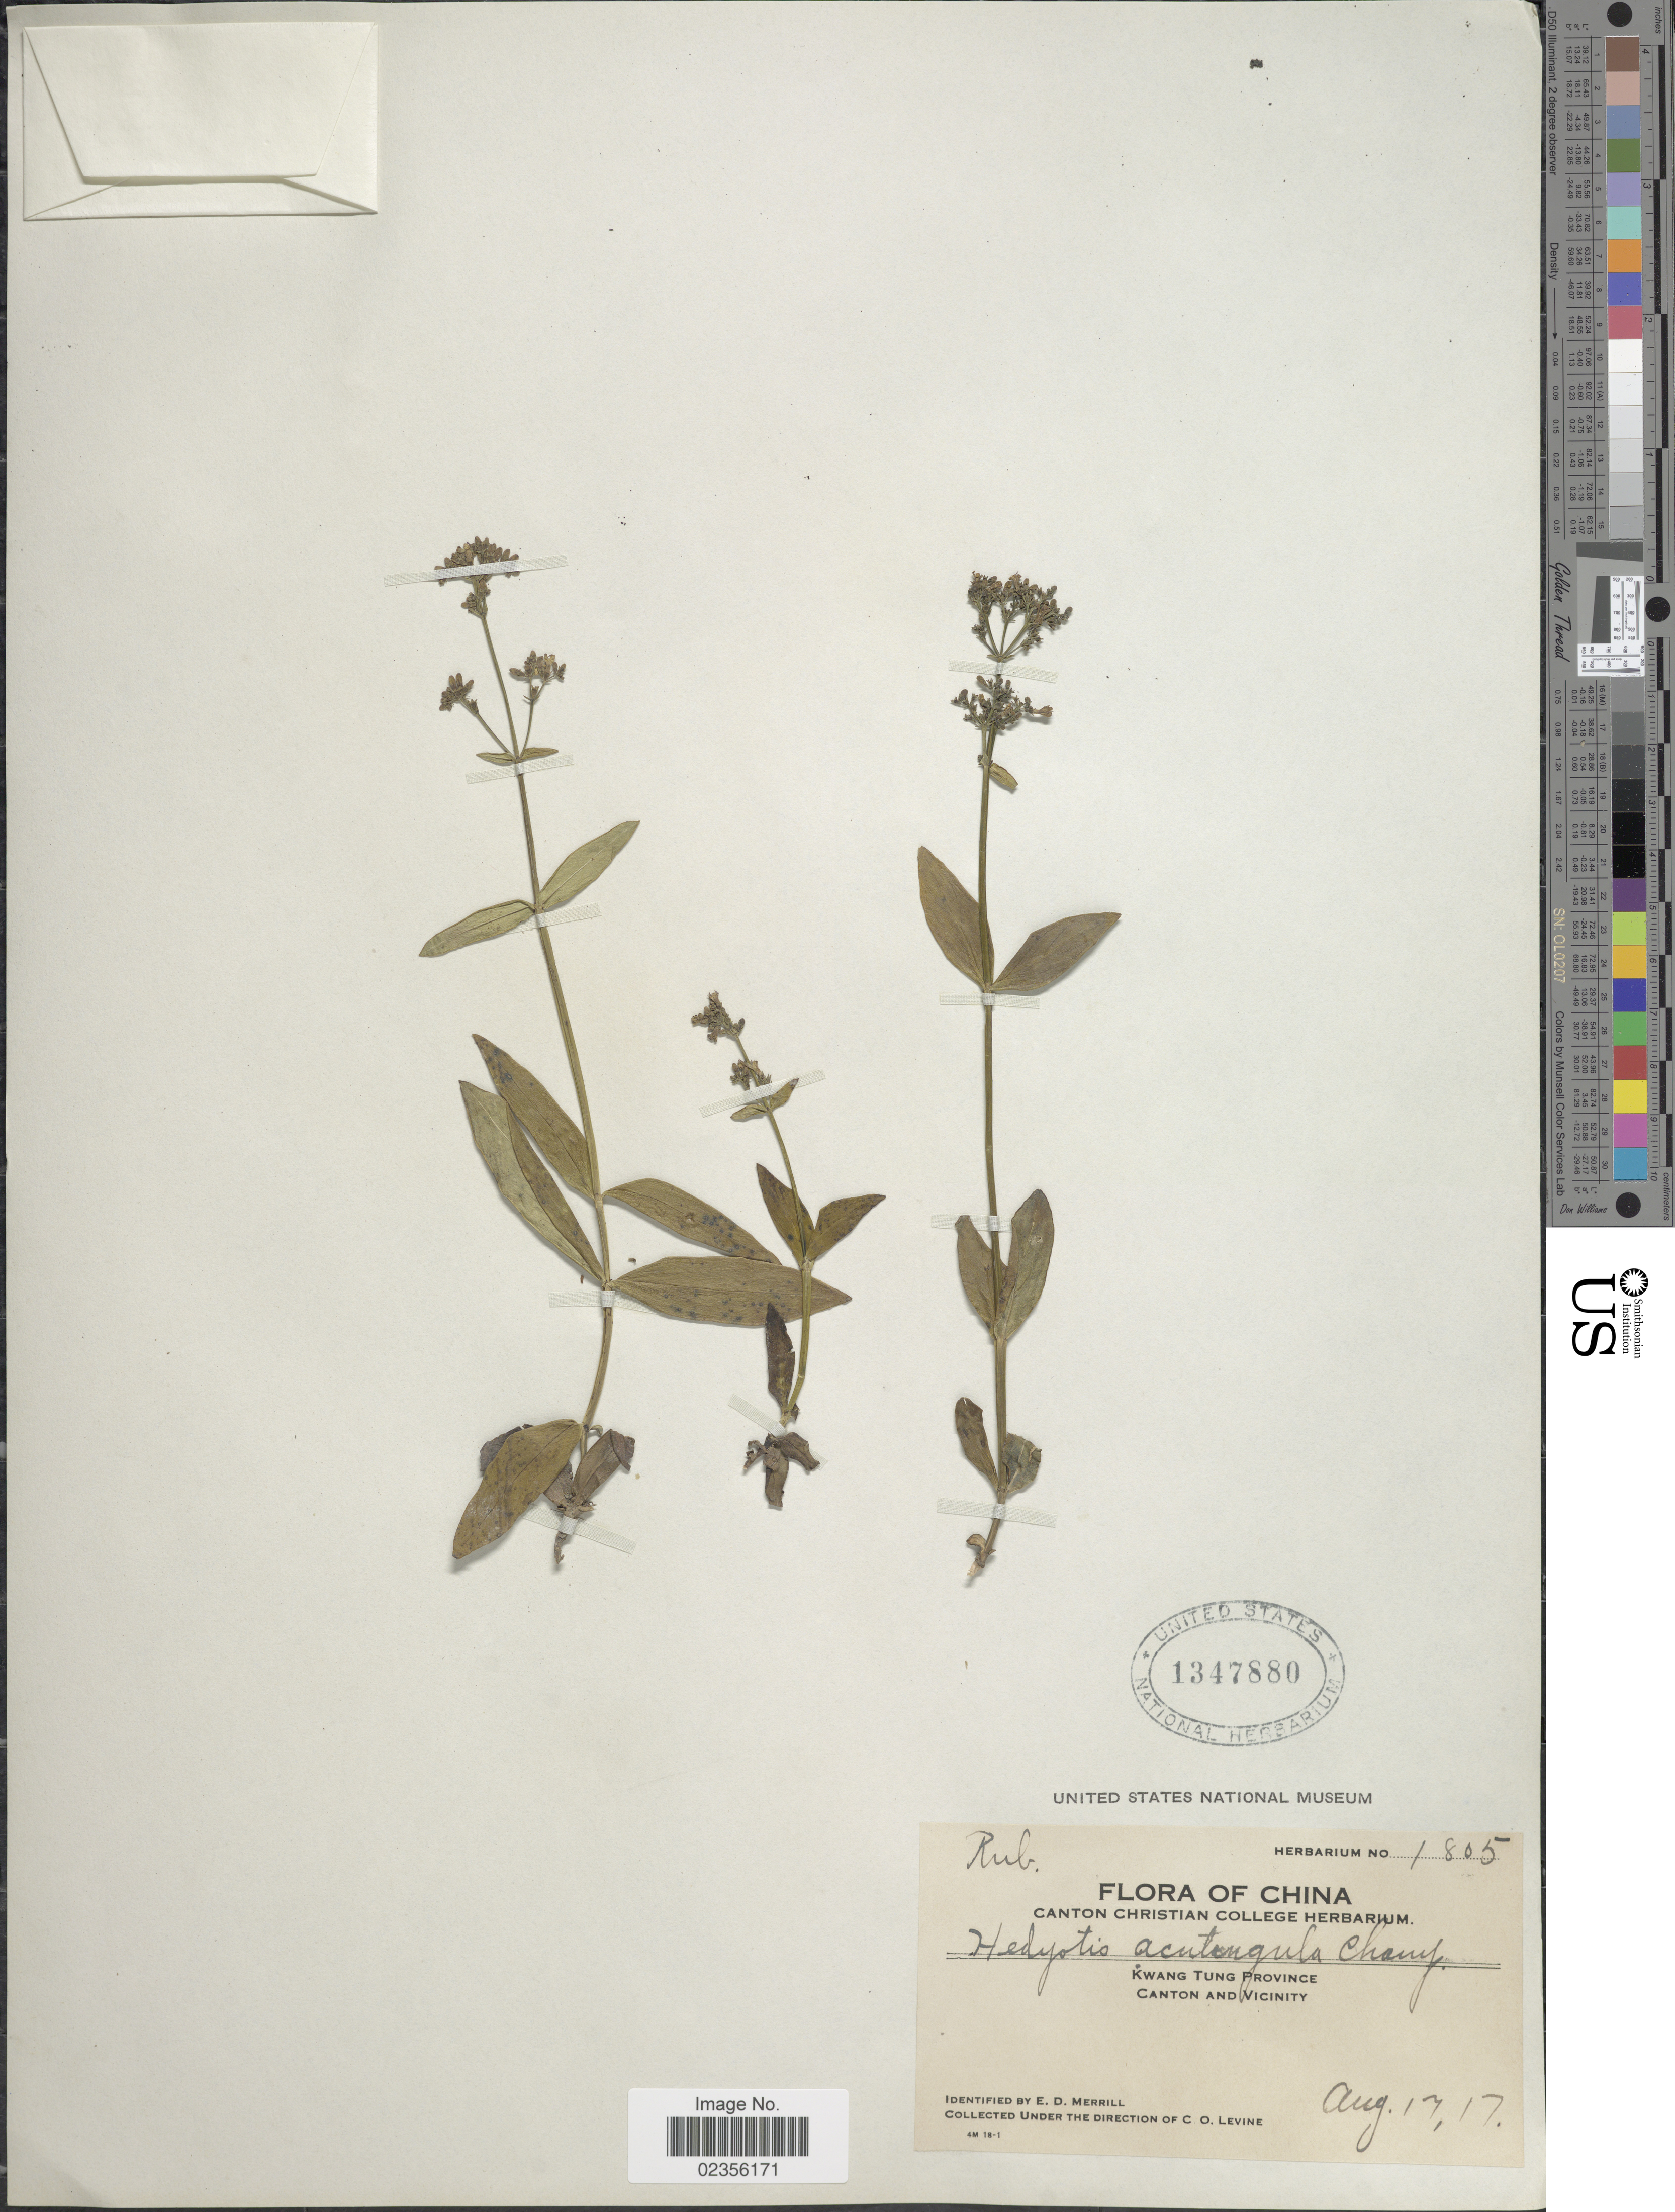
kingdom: Plantae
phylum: Tracheophyta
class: Magnoliopsida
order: Gentianales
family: Rubiaceae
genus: Hedyotis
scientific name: Hedyotis acutangula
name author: Champ. ex Benth.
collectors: C. O. Levine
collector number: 1805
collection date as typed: Transcribed d/m/y: 17/8/17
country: China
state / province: Guangdong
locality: Kwangtung Province. Canton and vicinity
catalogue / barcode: US 1347880